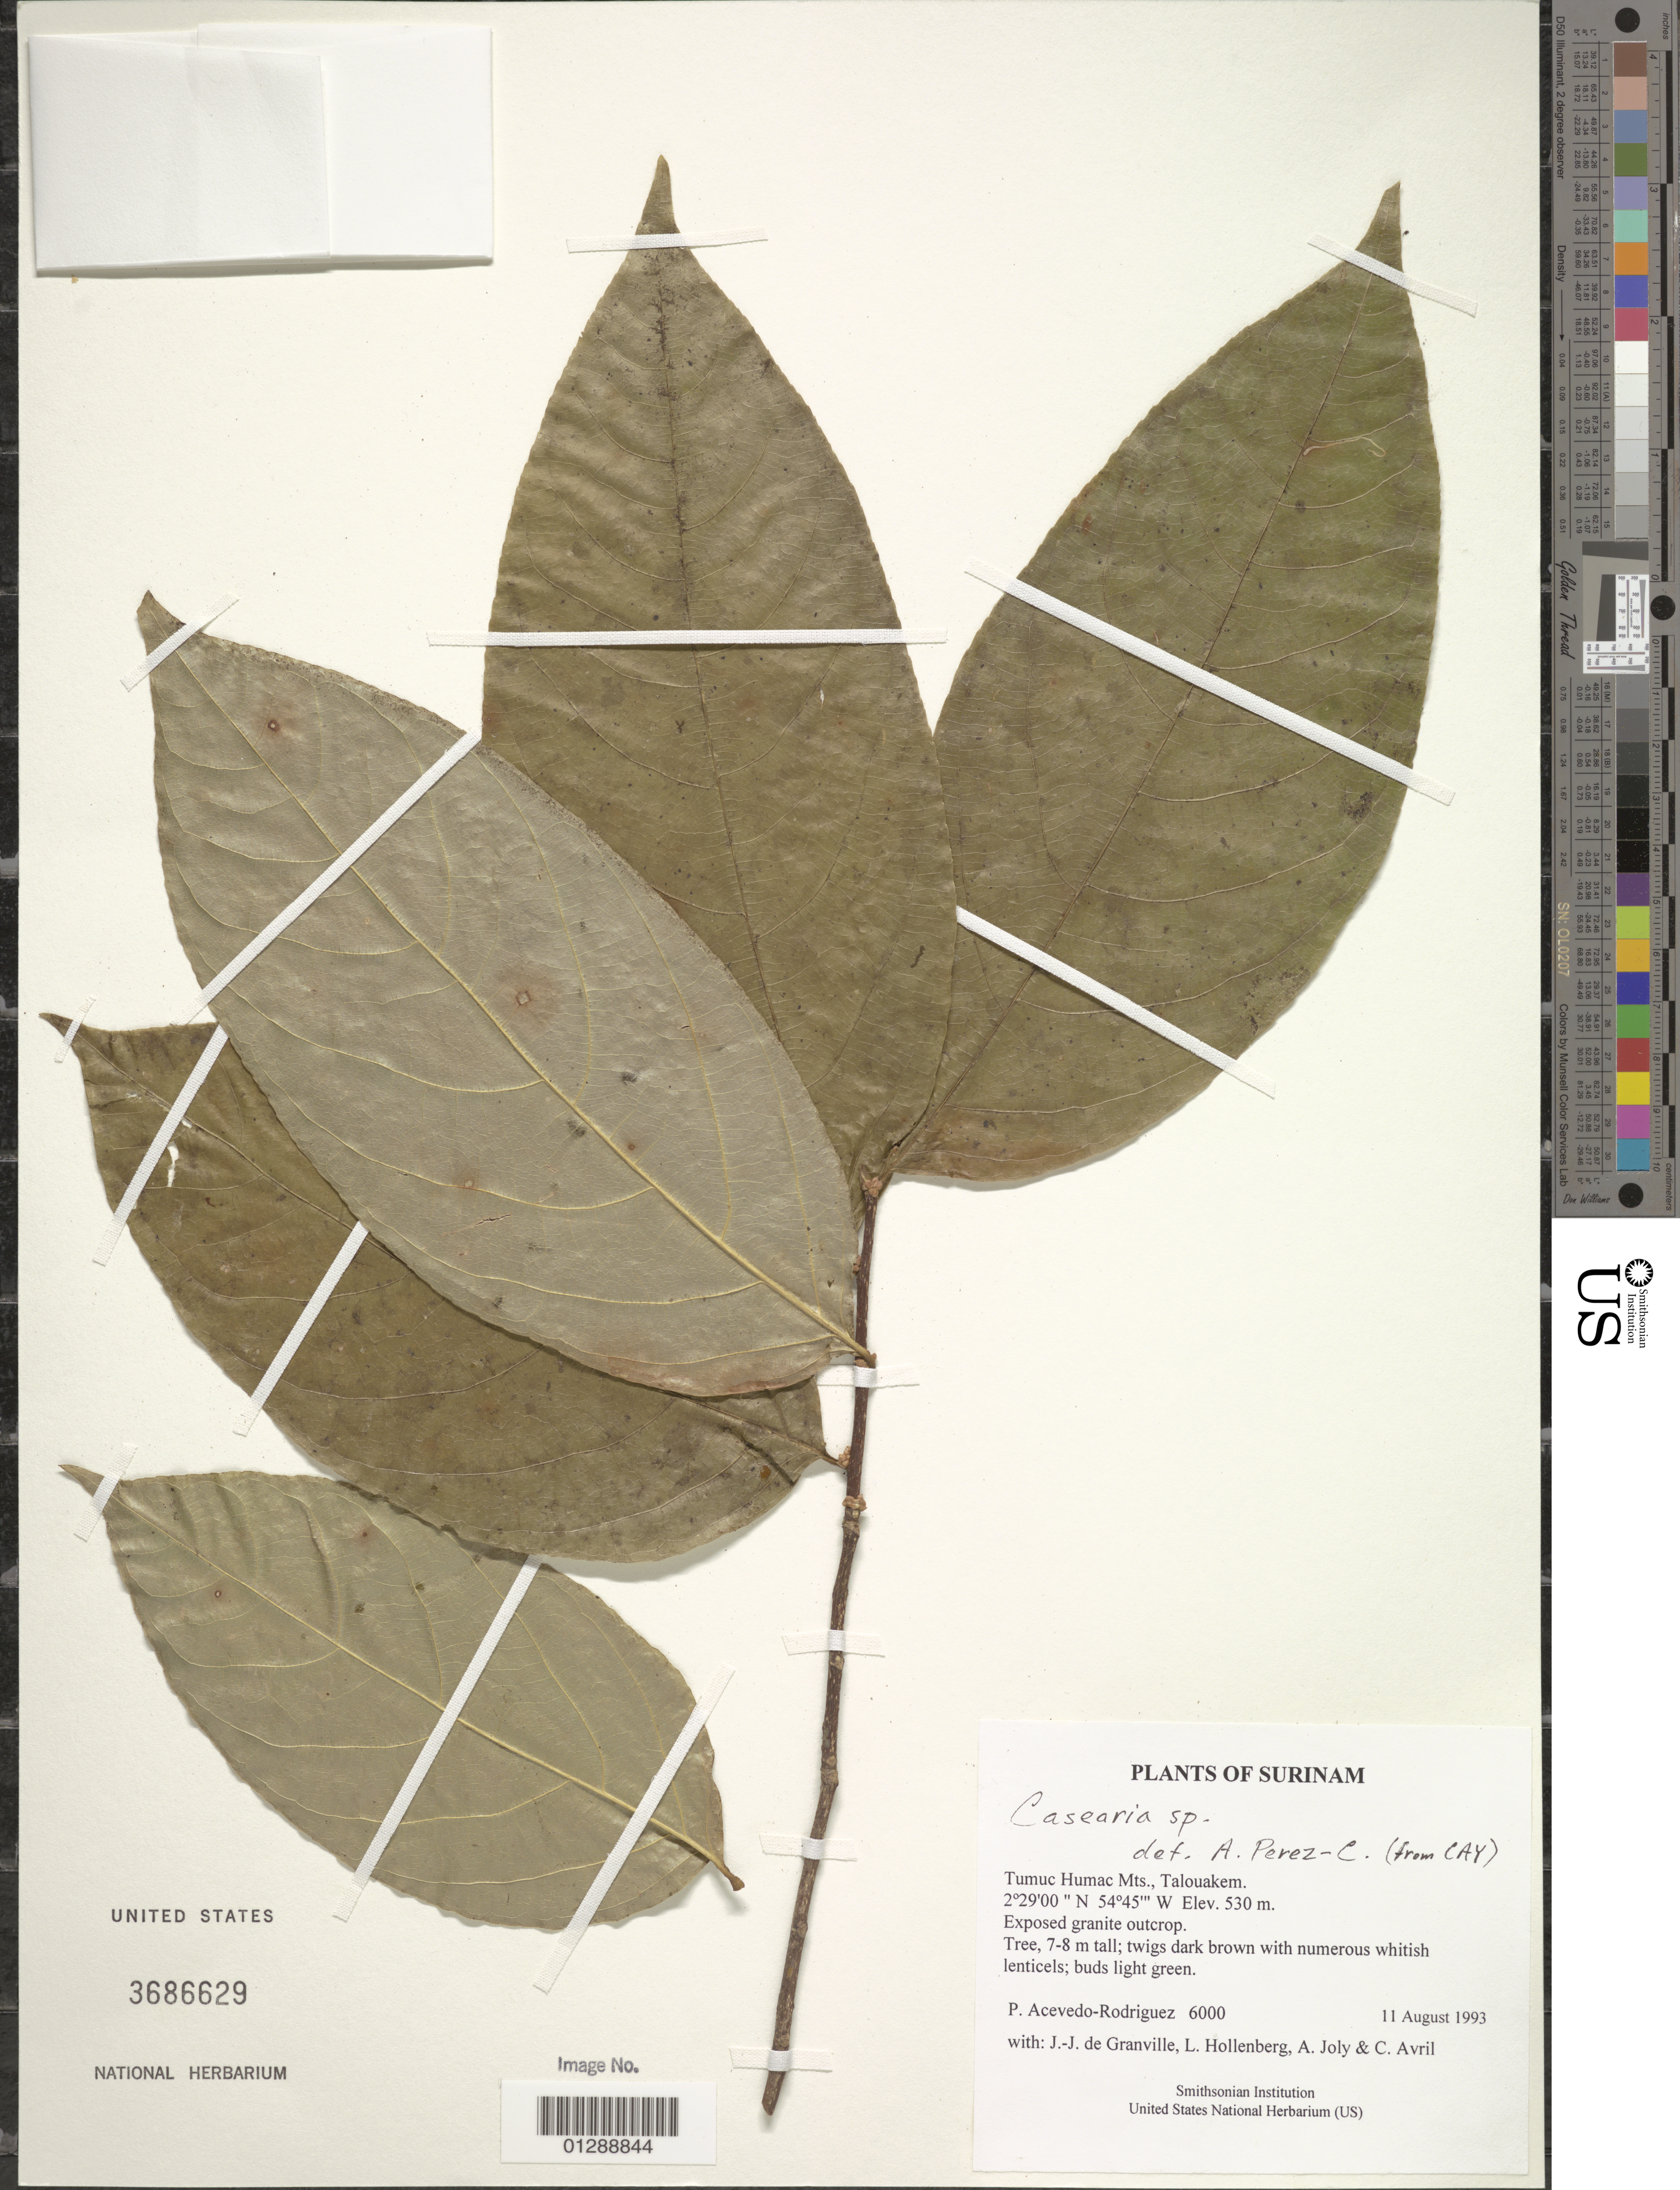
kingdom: Plantae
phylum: Tracheophyta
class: Magnoliopsida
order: Malpighiales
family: Salicaceae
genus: Casearia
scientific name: Casearia sp.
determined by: Pérez C., A.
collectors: P. Acevedo-Rodr., J.-J. de Granville, L. Hollenberg, A. Joly & C. Avril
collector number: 6000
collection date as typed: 11 August 1993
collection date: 1993-08-11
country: Suriname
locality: Tumuc Humac Mts., Talouakem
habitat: Exposed granite outcrop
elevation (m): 530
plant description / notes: US, MO, K, P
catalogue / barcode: US 3686629